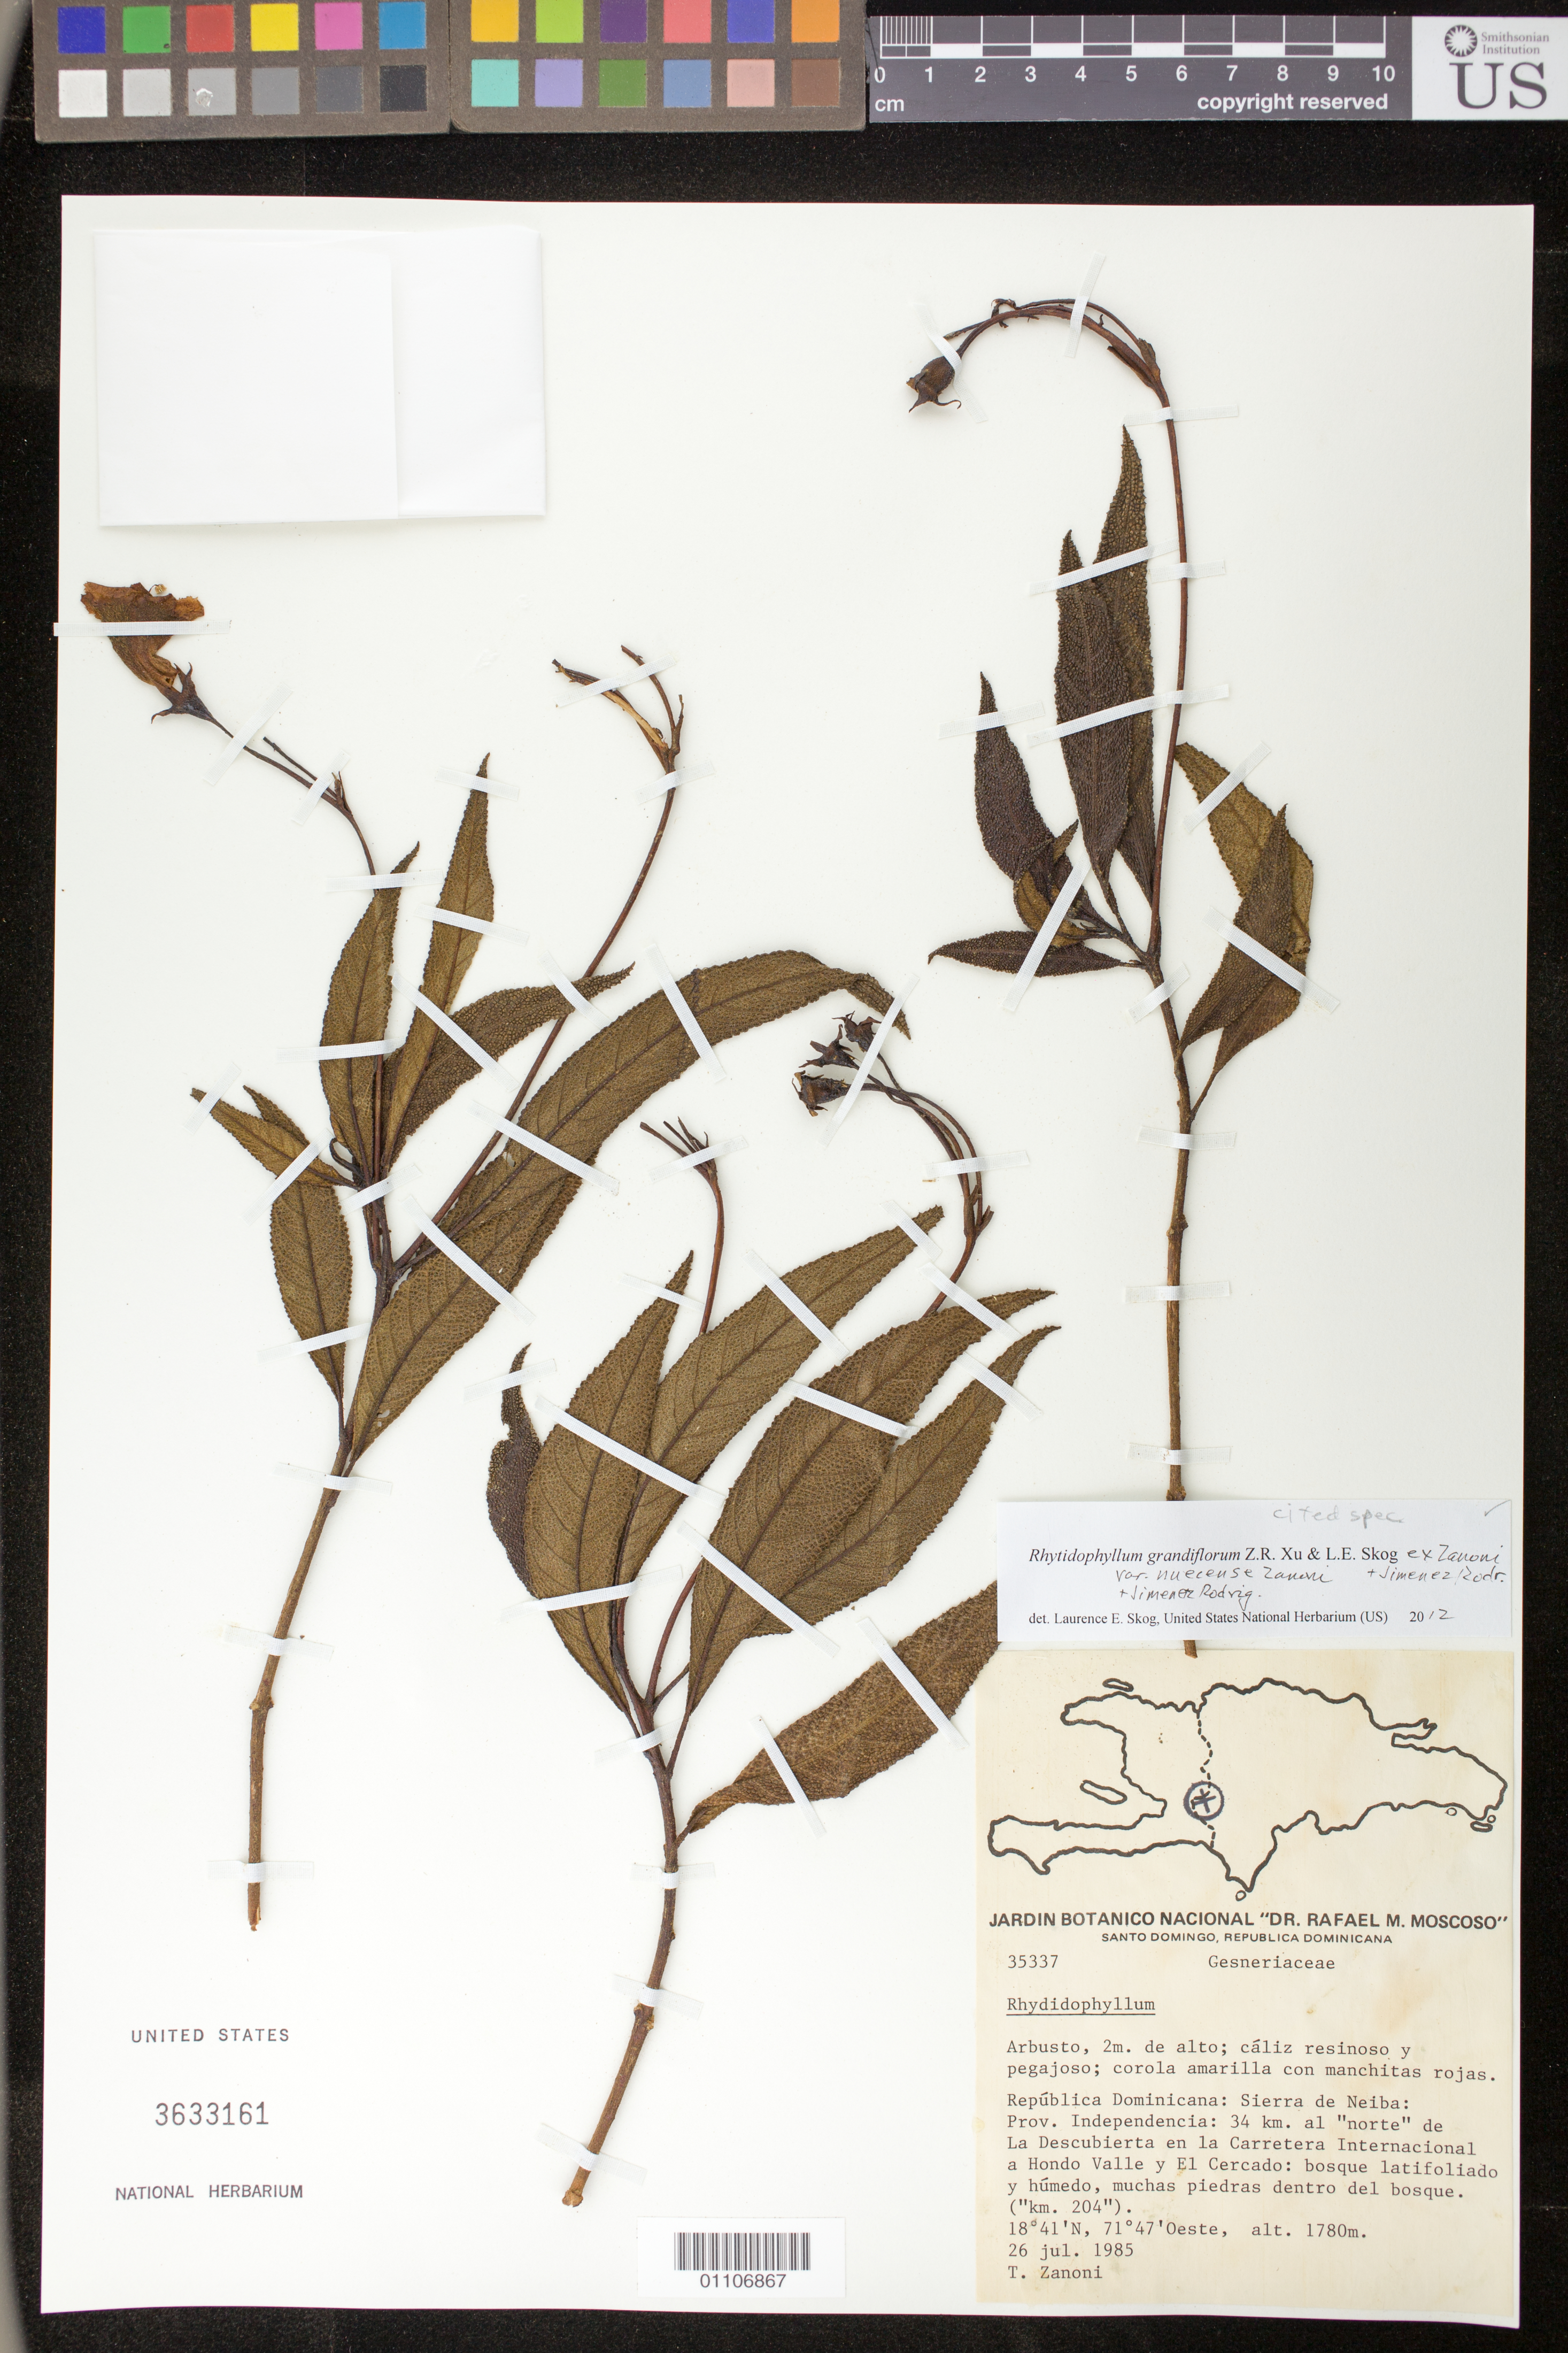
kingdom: Plantae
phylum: Tracheophyta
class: Magnoliopsida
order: Lamiales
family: Gesneriaceae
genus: Rhytidophyllum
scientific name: Rhytidophyllum grandiflorum var. nuecense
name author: Zanoni & Jiménez Rodr.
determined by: Skog, Laurence E.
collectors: T. A. Zanoni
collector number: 35337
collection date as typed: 26 Jul 1985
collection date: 1985-07-26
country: Dominican Republic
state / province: Independencia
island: Hispaniola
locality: Sierra de Neiba, 34 km N of La Duscubierta (km. 204)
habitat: bosque latifoliadoy humedo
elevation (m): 1780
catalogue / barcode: US 3633161